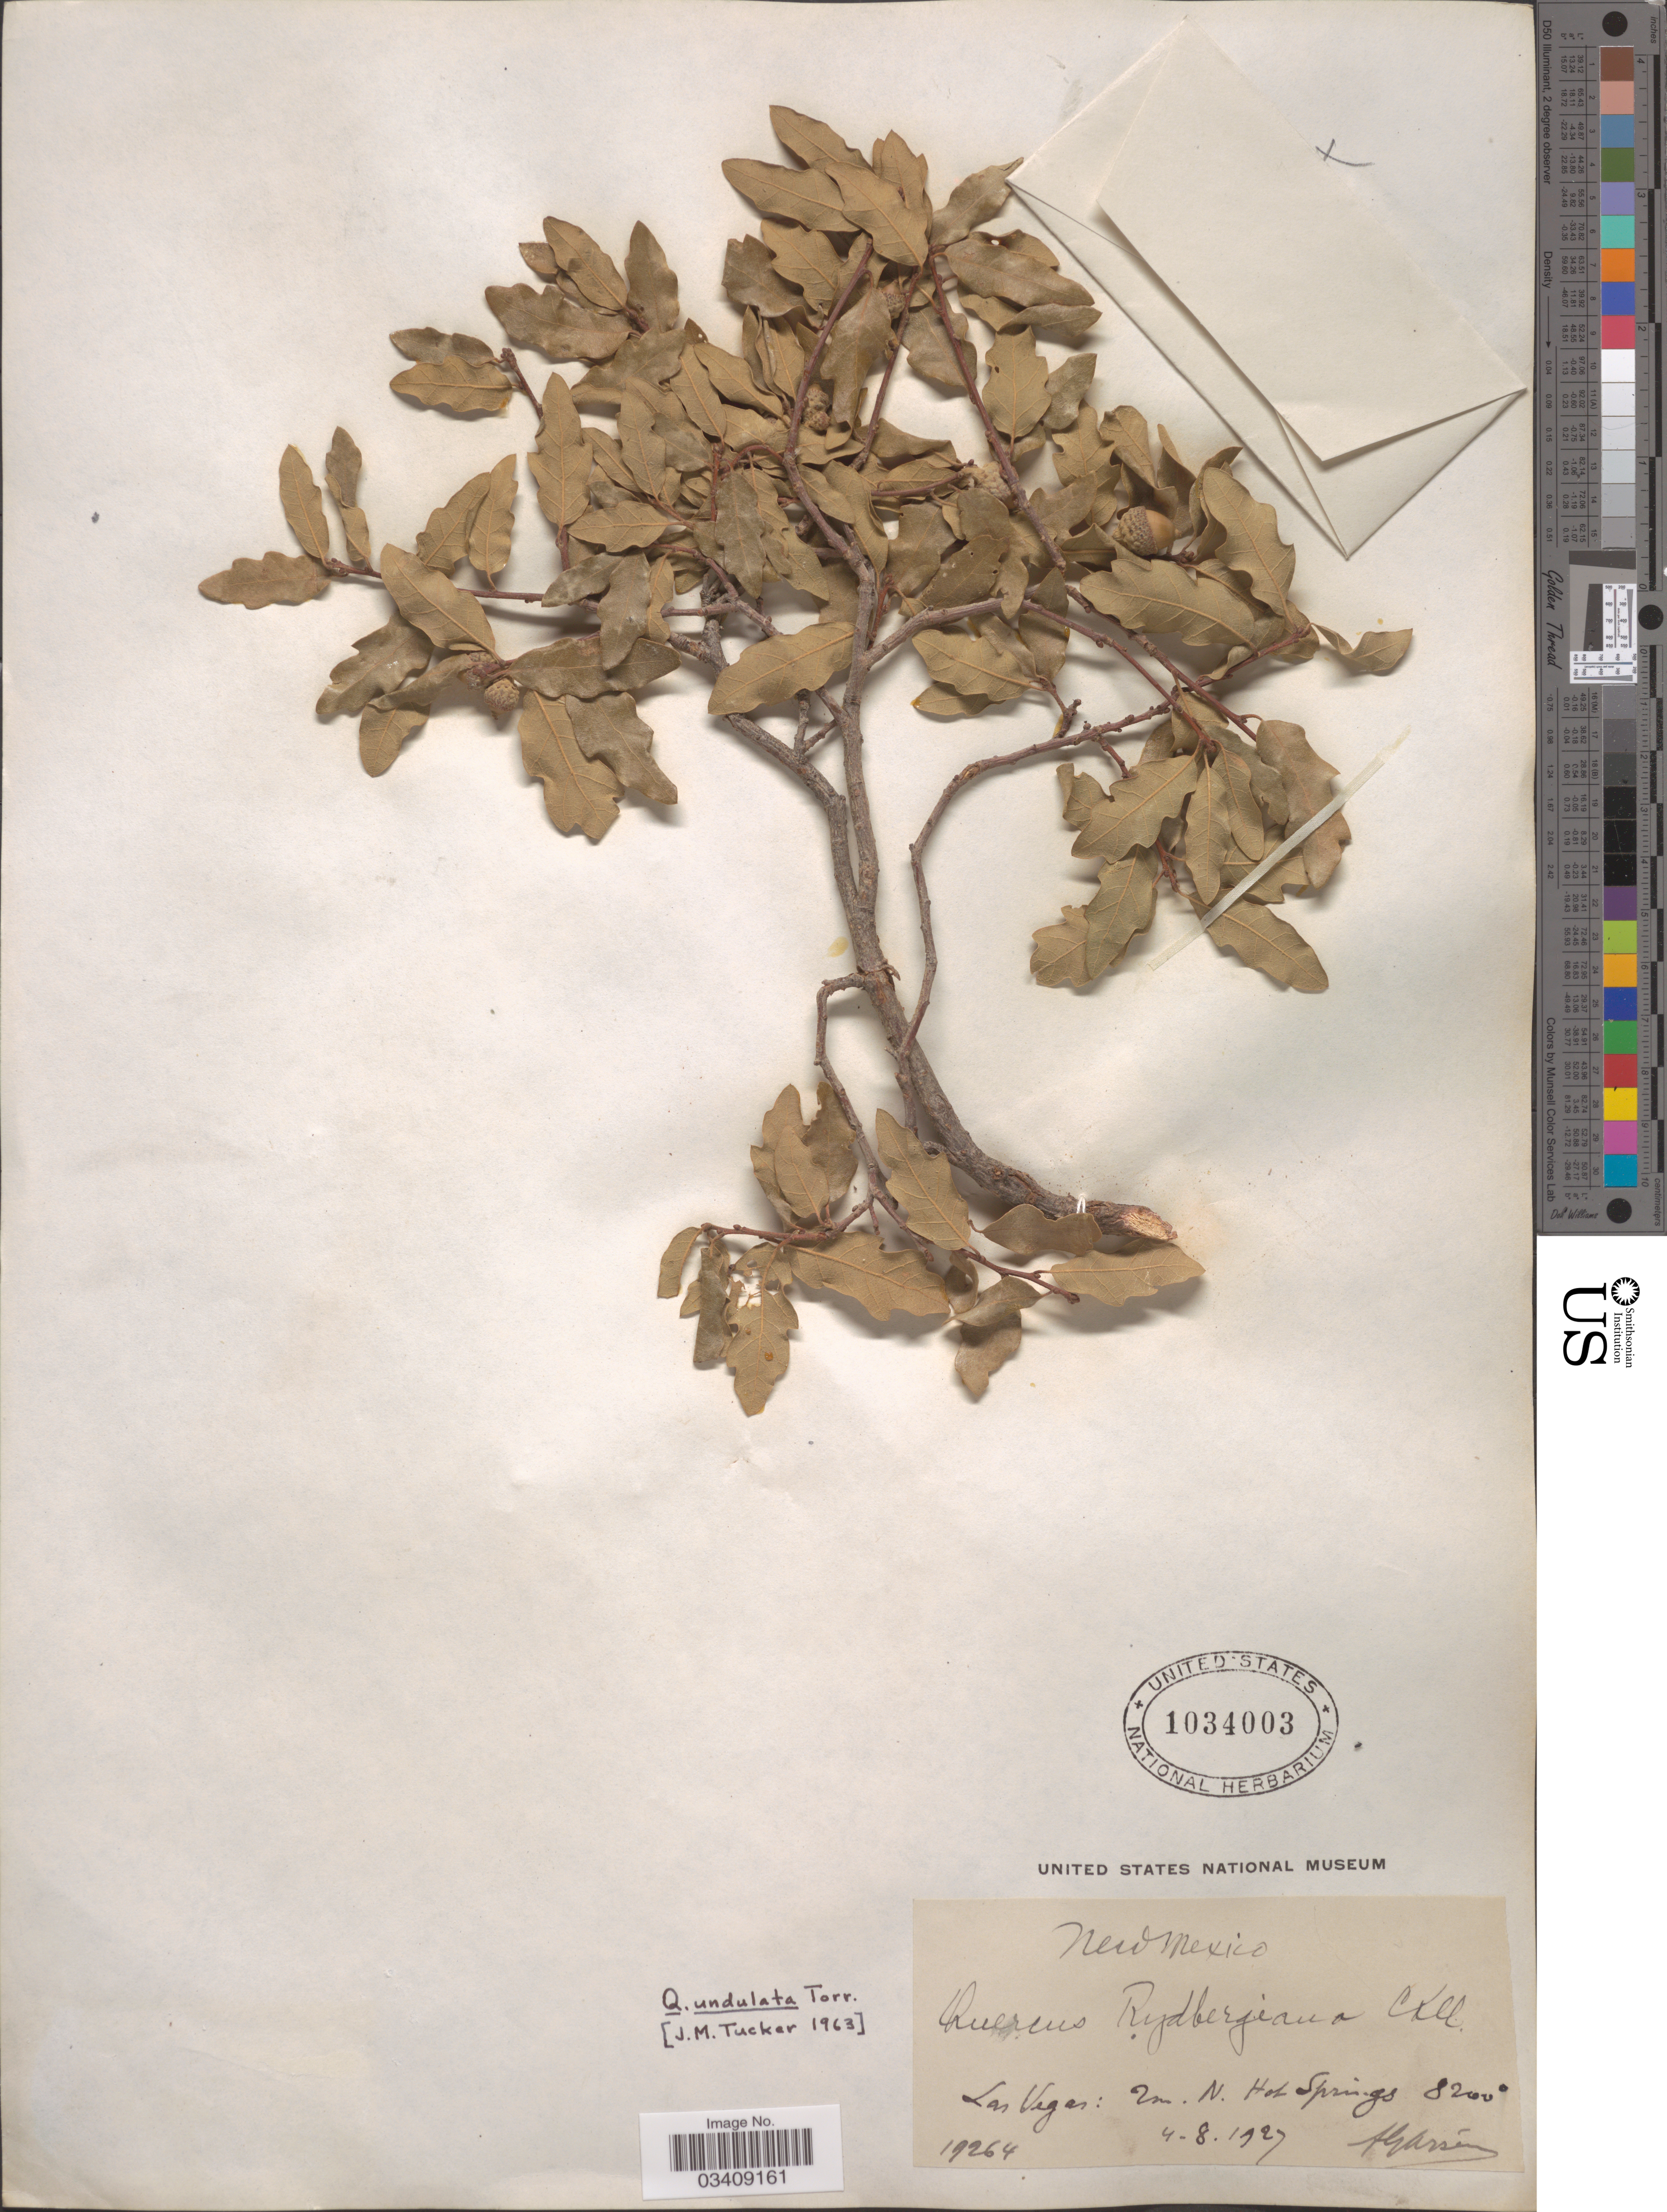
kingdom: Plantae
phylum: Tracheophyta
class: Magnoliopsida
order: Fagales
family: Fagaceae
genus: Quercus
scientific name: Quercus undulata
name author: Torr.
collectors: F. Arsène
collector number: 19264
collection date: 1927-04-08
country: United States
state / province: New Mexico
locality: Las Vegas: 2m. N. Hot Springs.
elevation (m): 2499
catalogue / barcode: US 1034003